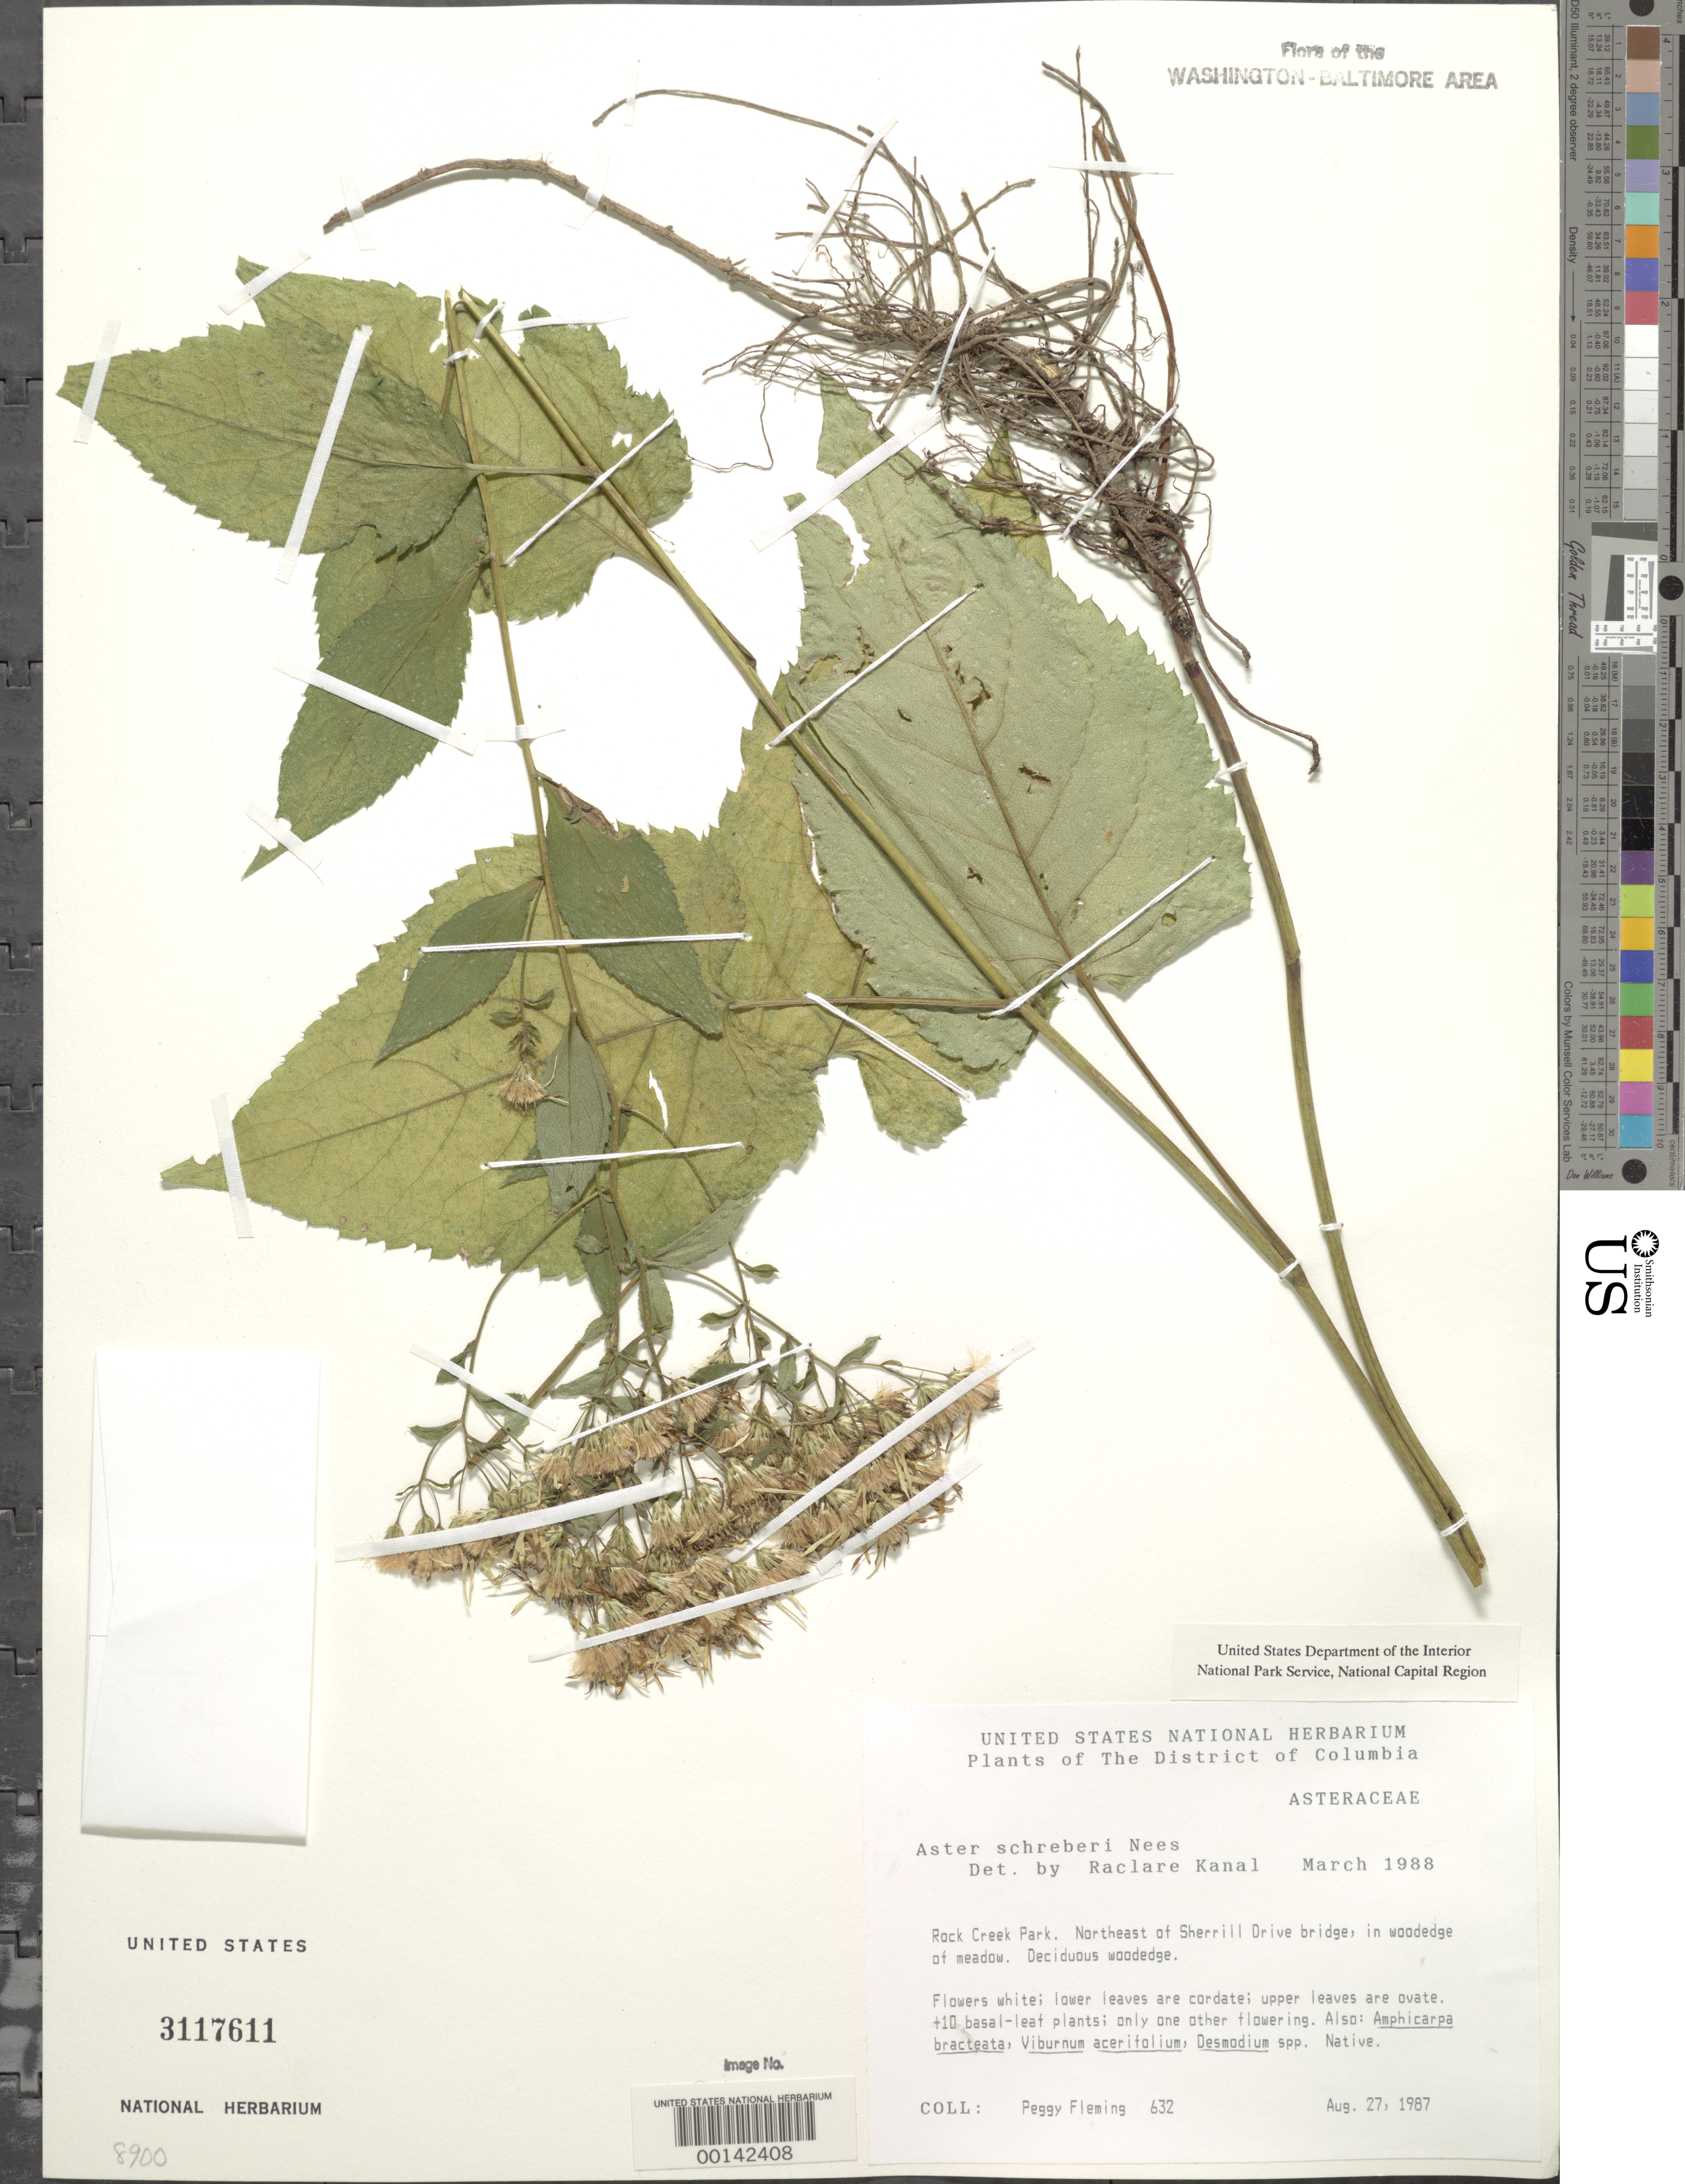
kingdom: Plantae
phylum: Tracheophyta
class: Magnoliopsida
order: Asterales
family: Asteraceae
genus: Eurybia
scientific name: Eurybia schreberi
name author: (Nees) Nees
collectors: P. Fleming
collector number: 632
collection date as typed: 27 Aug 1987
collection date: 1987-08-27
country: United States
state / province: District of Columbia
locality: Rock Creek Park. Northeast of Sherrill Drive Bridge, in woodedge of meadow. Rock Creek Park & vicinity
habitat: Deciduous woodedge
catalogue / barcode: US 3117611